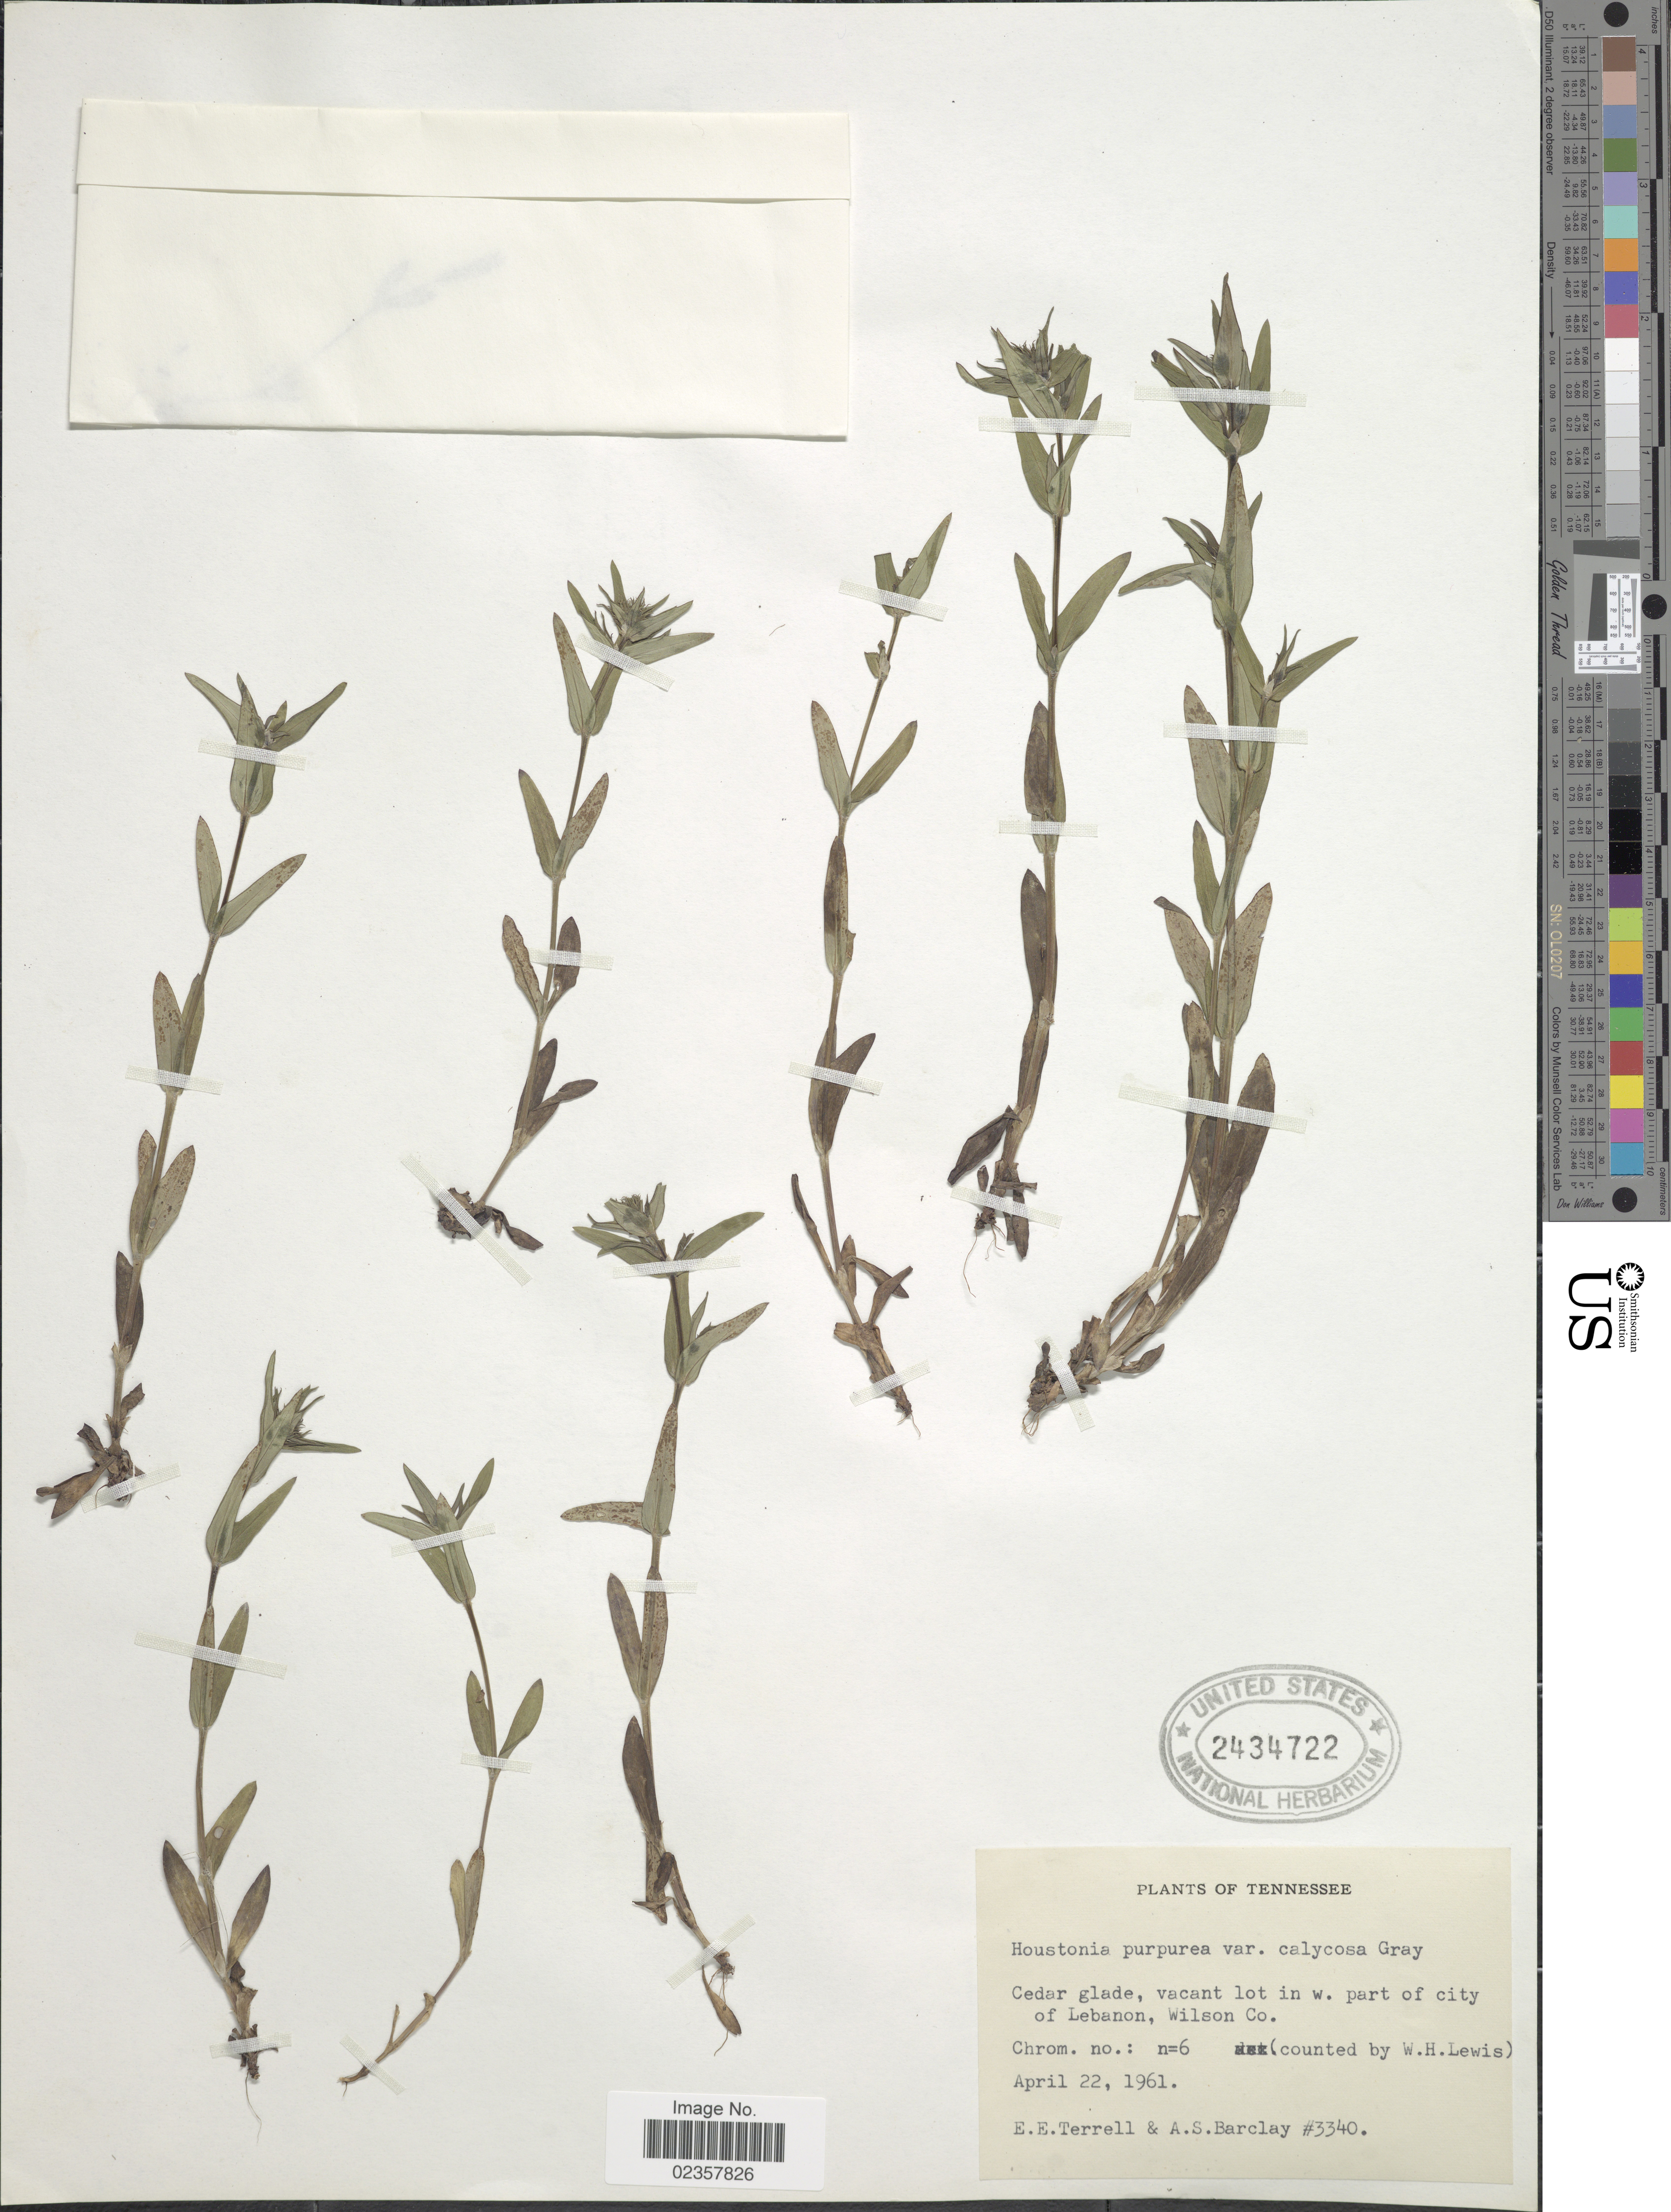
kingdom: Plantae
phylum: Tracheophyta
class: Magnoliopsida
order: Gentianales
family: Rubiaceae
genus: Houstonia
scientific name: Houstonia purpurea var. calycosa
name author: A. Gray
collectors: E. E. Terrell & A. S. Barclay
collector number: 3340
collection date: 1961-04-22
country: United States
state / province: Tennessee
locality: Cedar glade, vacant lot in w. part of city of Lebanon, Wilson Co.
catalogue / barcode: US 2434722